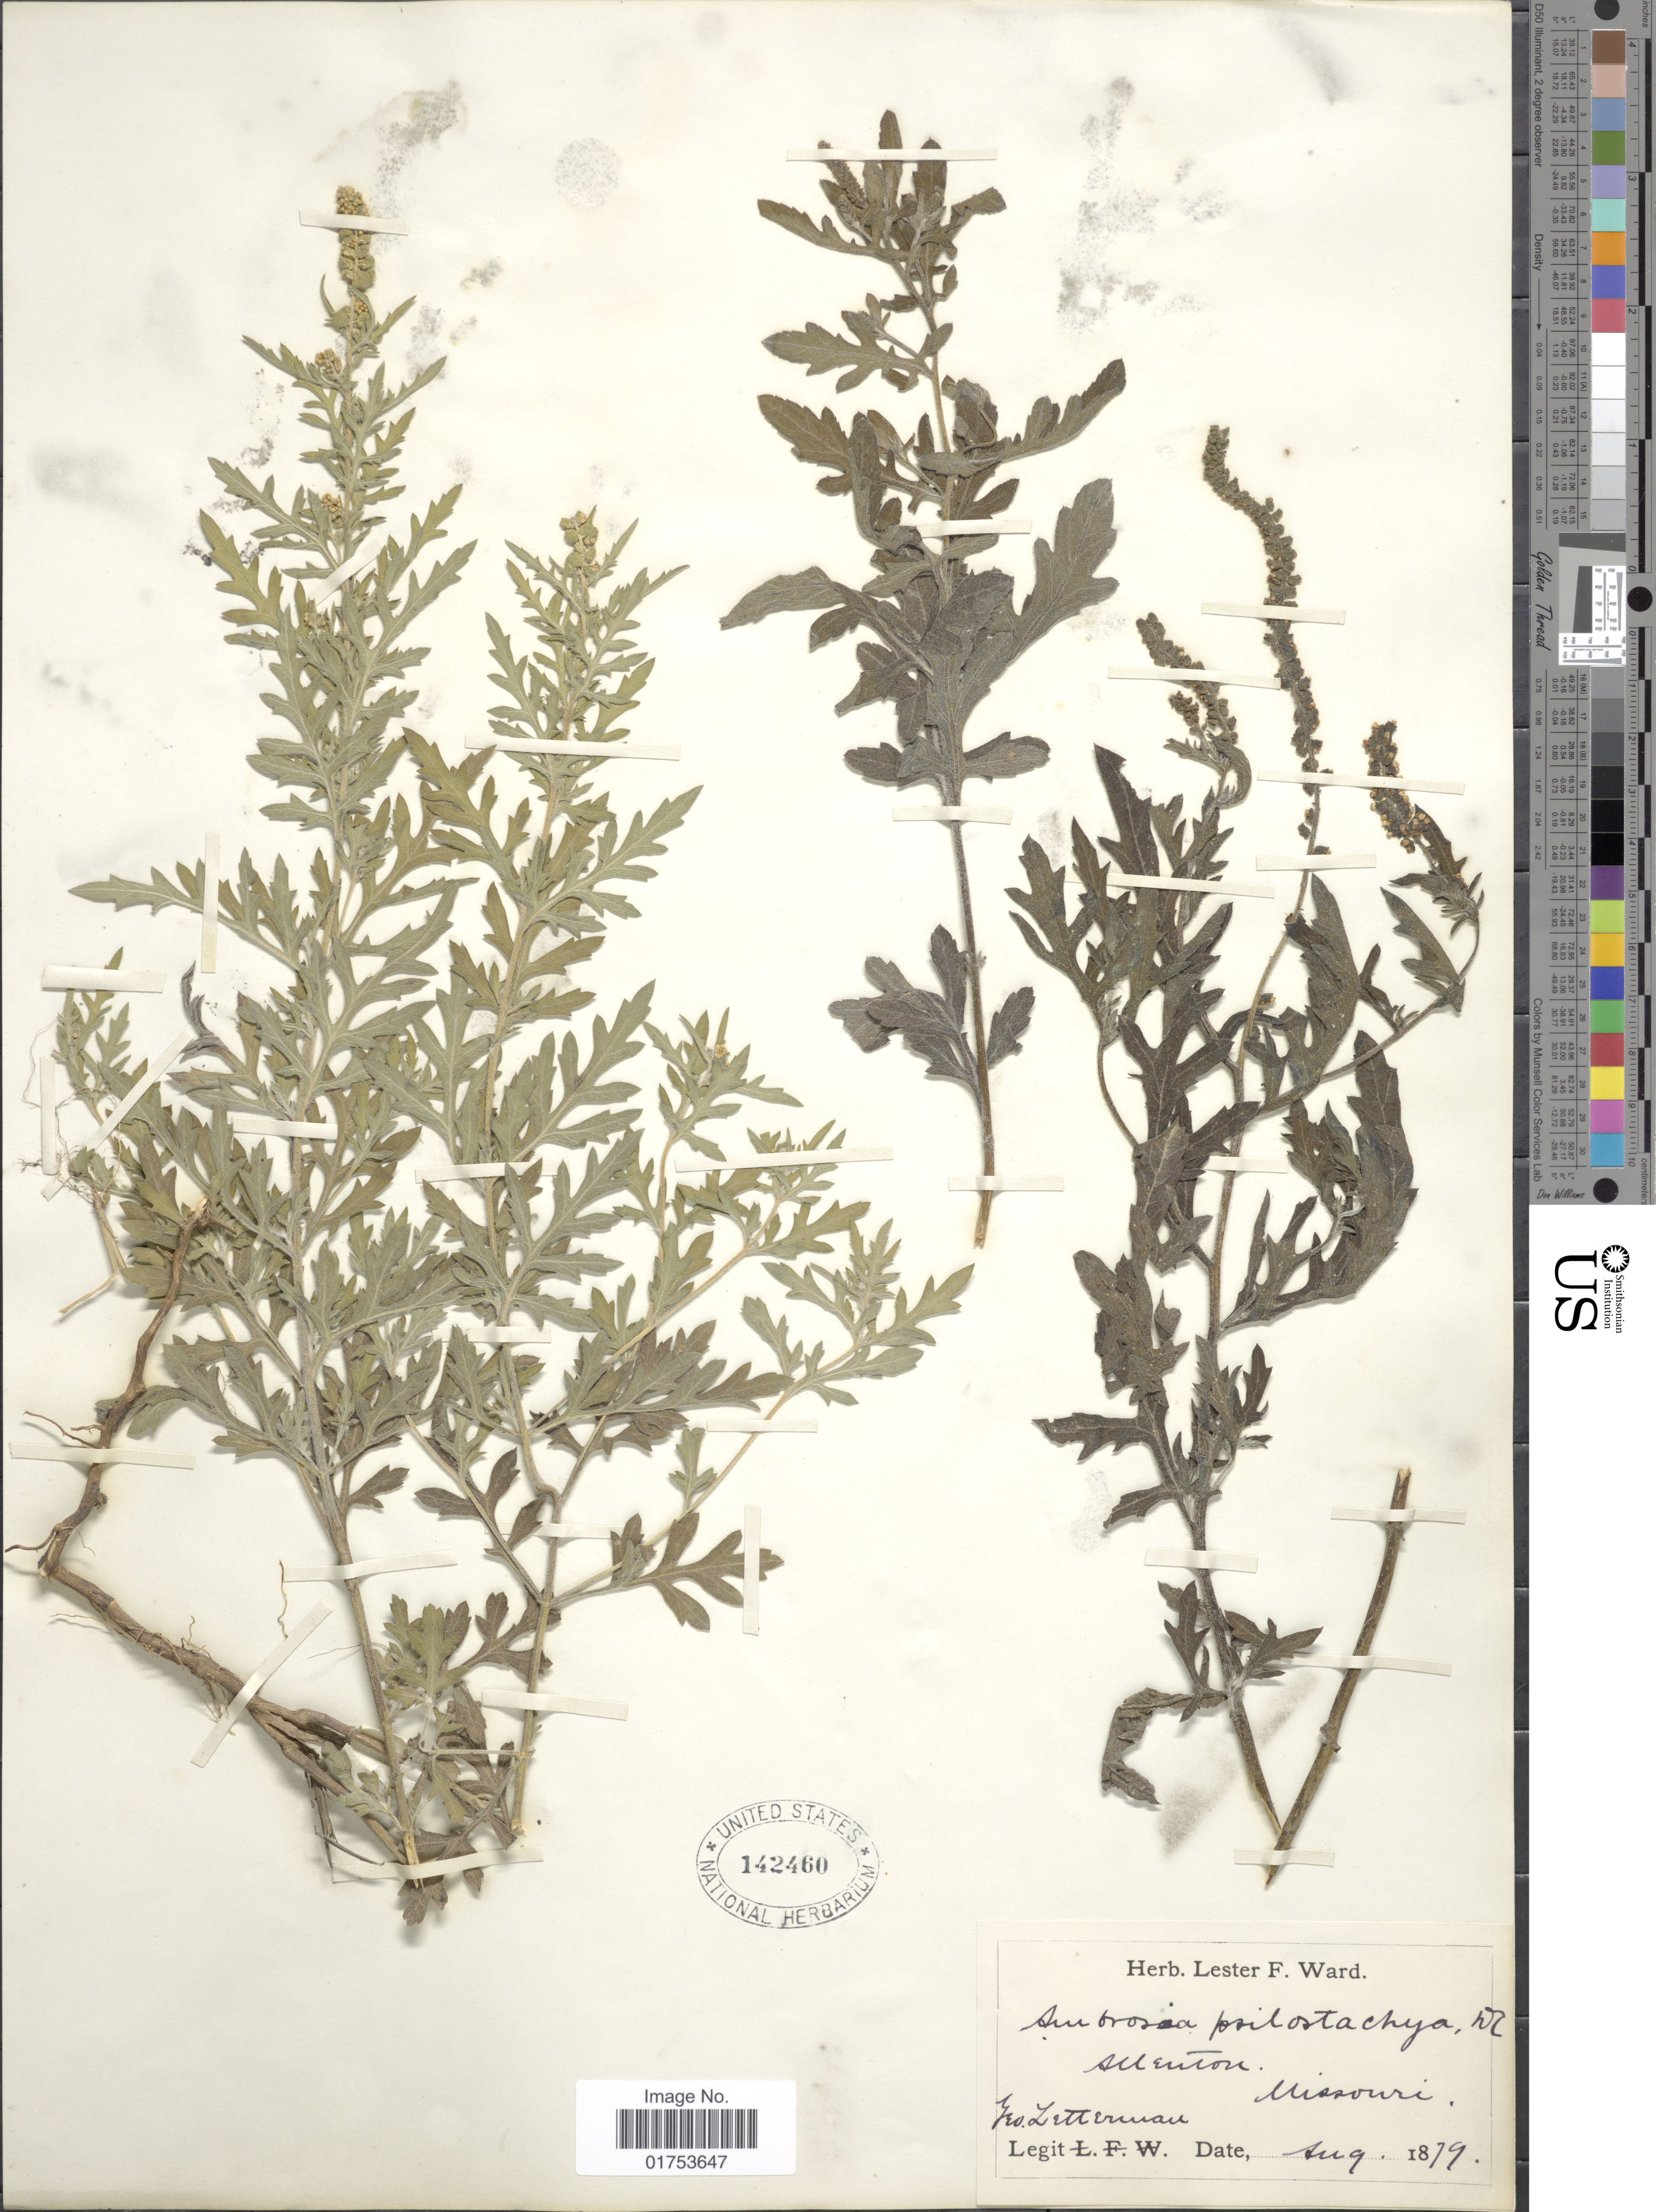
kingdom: Plantae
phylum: Tracheophyta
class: Magnoliopsida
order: Asterales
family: Asteraceae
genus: Ambrosia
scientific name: Ambrosia psilostachya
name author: DC.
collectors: G. W. Letterman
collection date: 1879-08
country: United States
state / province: Missouri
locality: Allenton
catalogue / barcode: US 142460